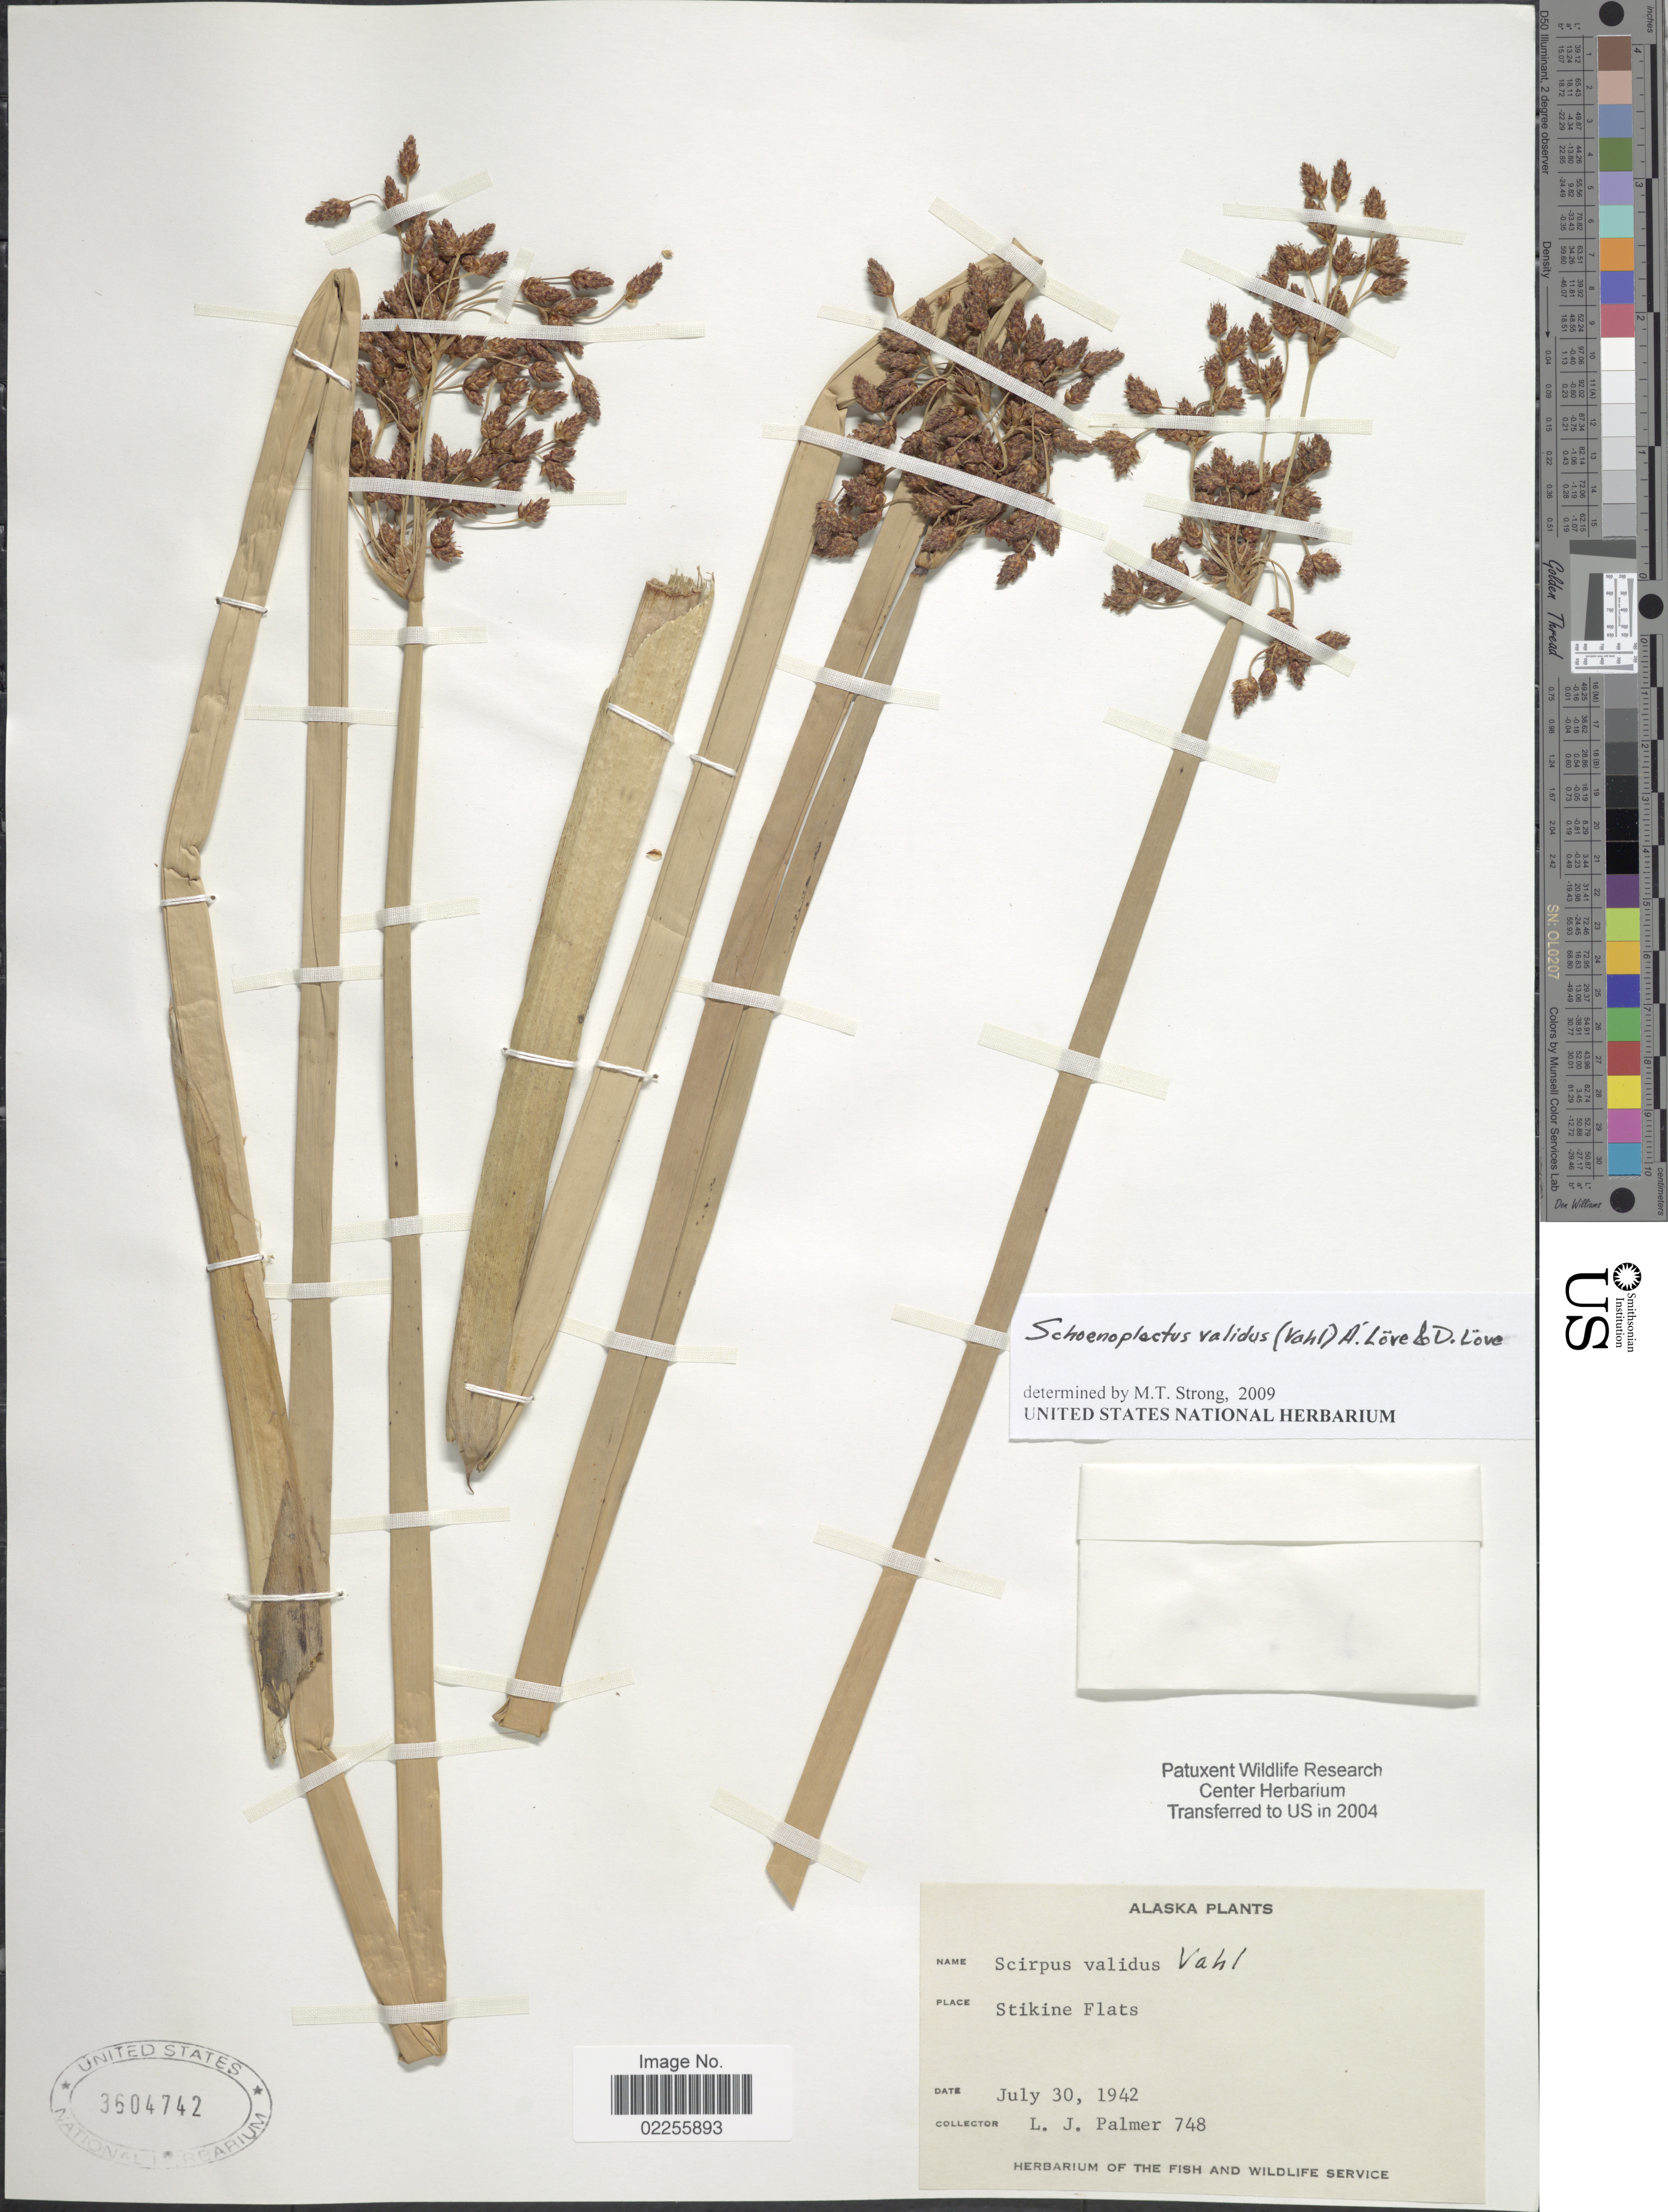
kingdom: Plantae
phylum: Tracheophyta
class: Liliopsida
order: Poales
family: Cyperaceae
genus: Schoenoplectus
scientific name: Schoenoplectus tabernaemontani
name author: (C.C. Gmel.) Palla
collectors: L. J. Palmer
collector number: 748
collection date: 1942-07-30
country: United States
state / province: Alaska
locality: Stikine Flats.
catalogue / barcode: US 3604742